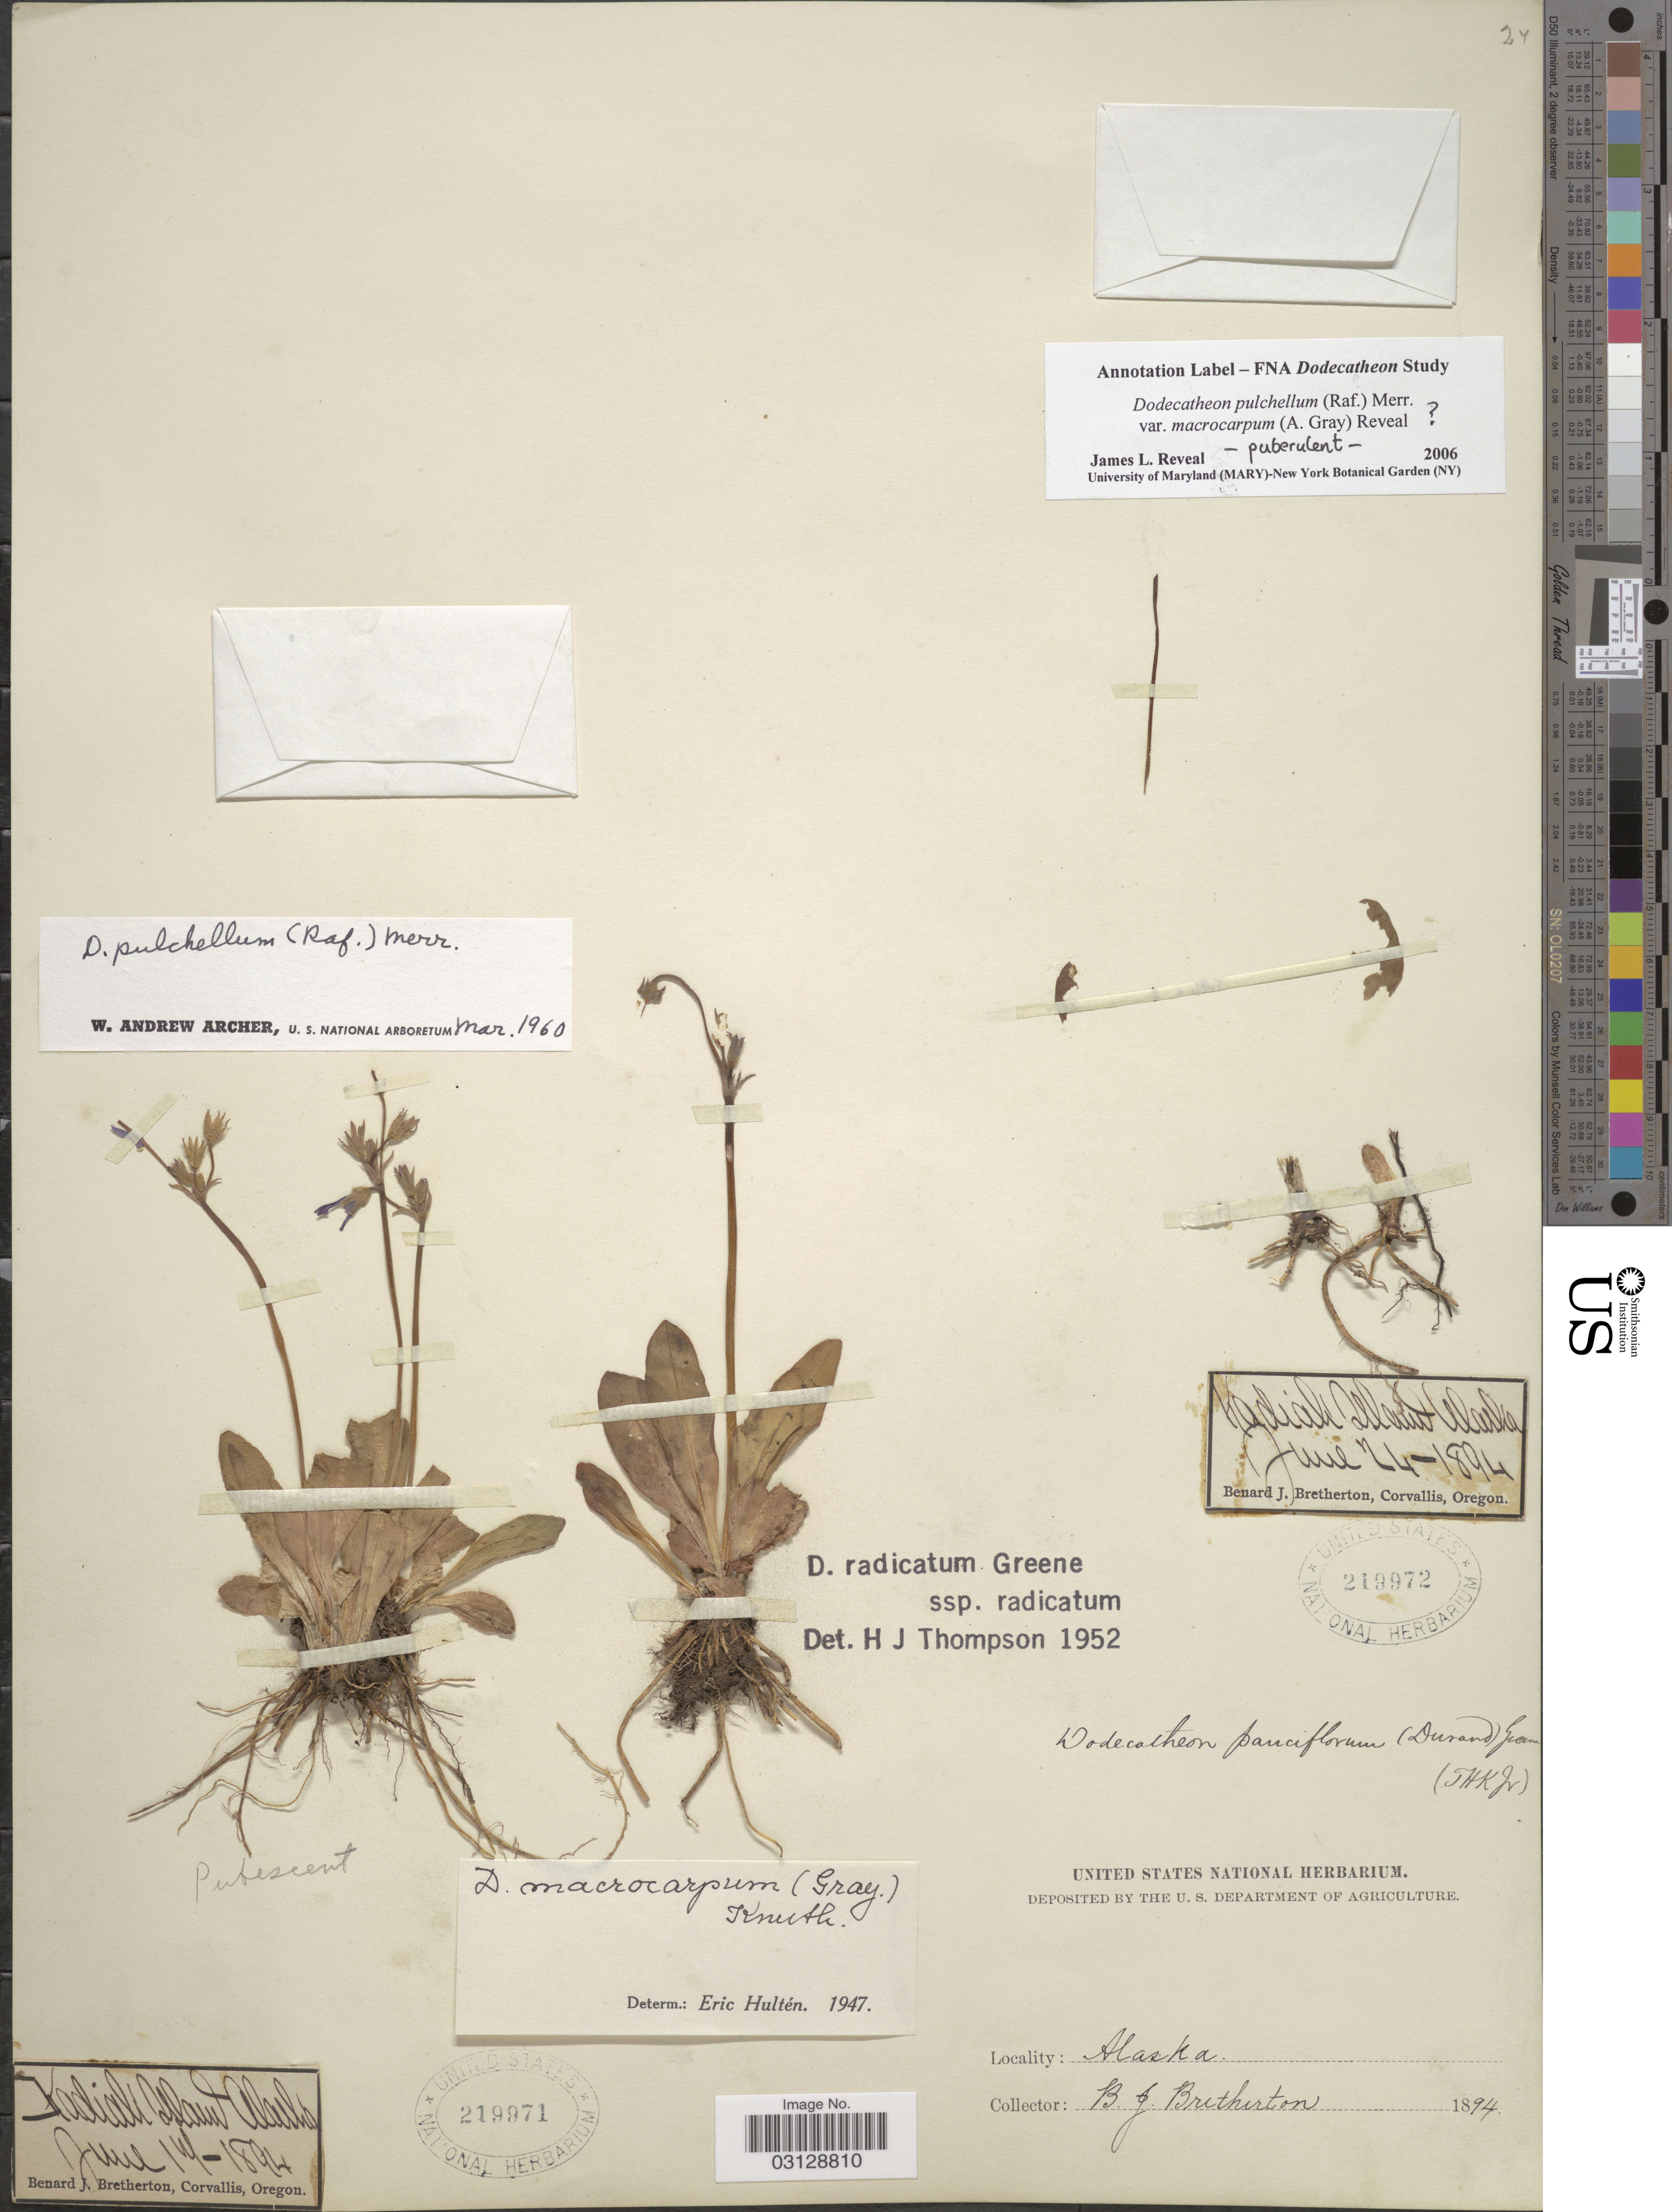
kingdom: Plantae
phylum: Tracheophyta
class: Magnoliopsida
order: Ericales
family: Primulaceae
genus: Dodecatheon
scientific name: Dodecatheon pulchellum var. macrocarpum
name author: (A. Gray) Reveal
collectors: B. Bretherton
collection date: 1894-06-24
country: United States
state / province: Alaska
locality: Kodiak Island.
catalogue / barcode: US 219972-2